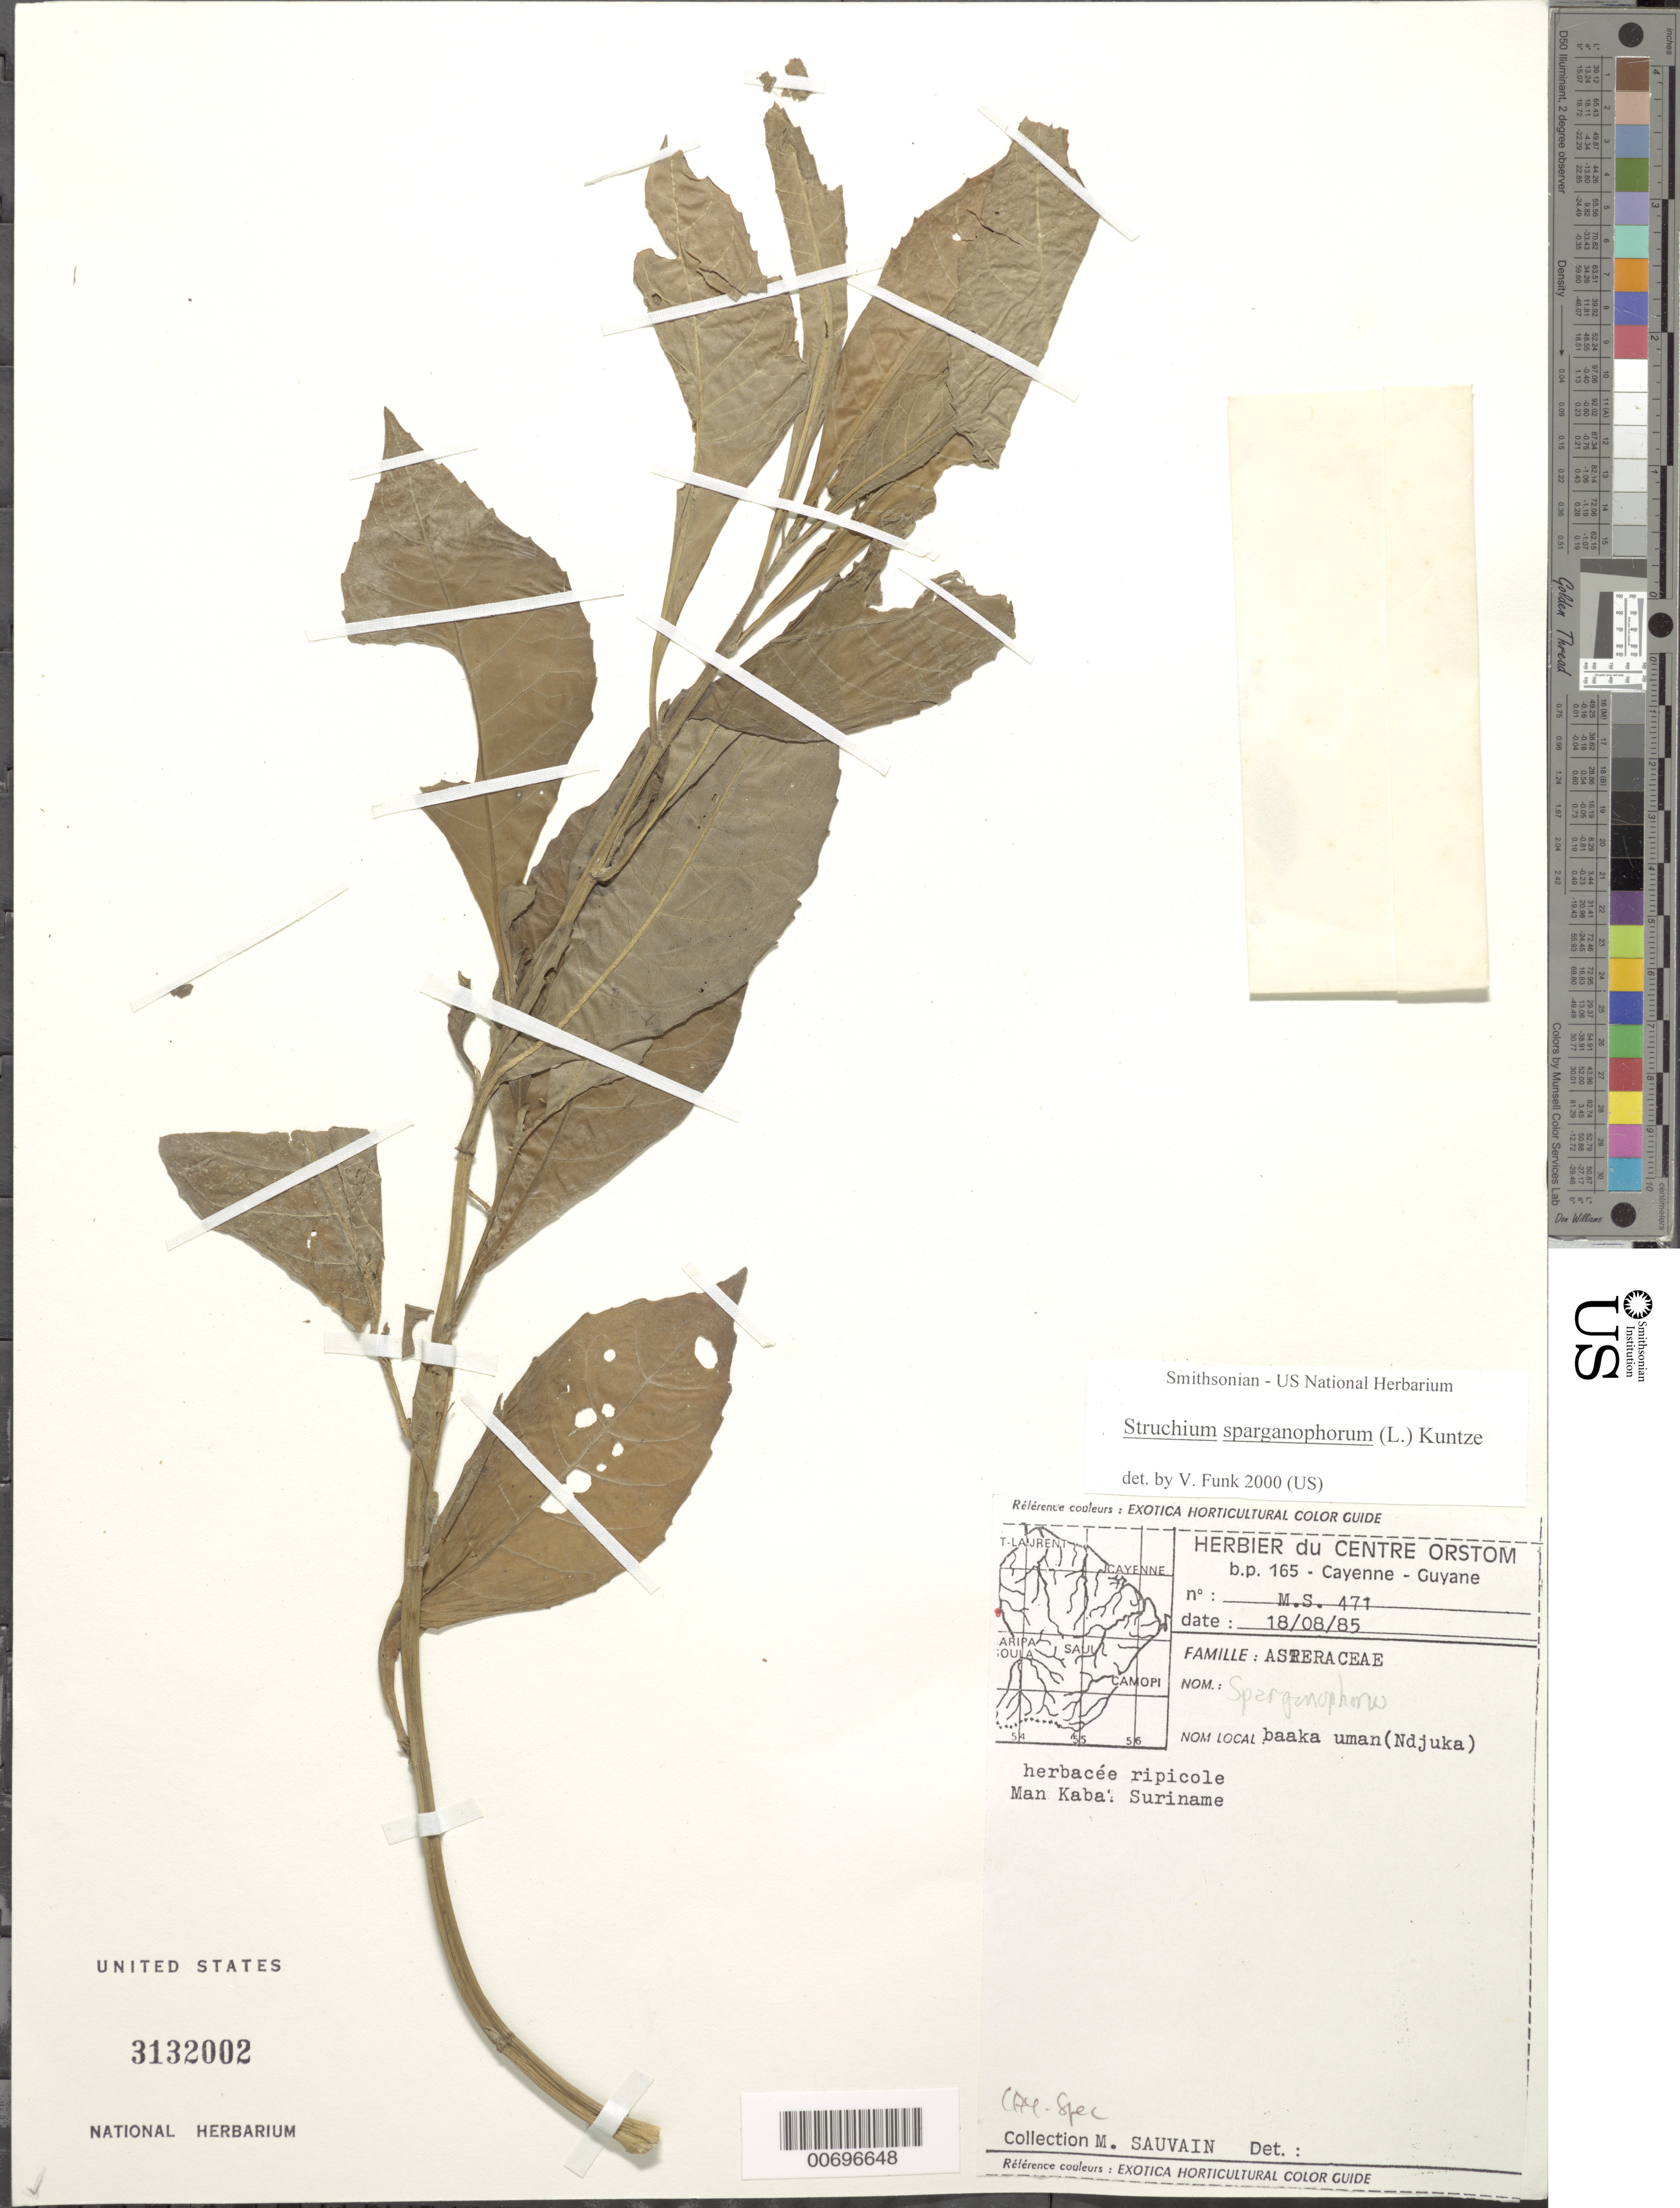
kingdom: Plantae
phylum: Tracheophyta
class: Magnoliopsida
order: Asterales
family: Asteraceae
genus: Struchium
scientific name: Struchium sparganophorum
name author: (L.) Kuntze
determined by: Funk, Vicki A., (BOT), Smithsonian Institution - National Museum of Natural History (UNITED STATES)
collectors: M. Sauvain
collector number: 471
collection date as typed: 18-Aug-85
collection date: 1985-08-18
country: Suriname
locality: Saut Mankaba Soula, Bassin du Maroni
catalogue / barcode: US 3132002